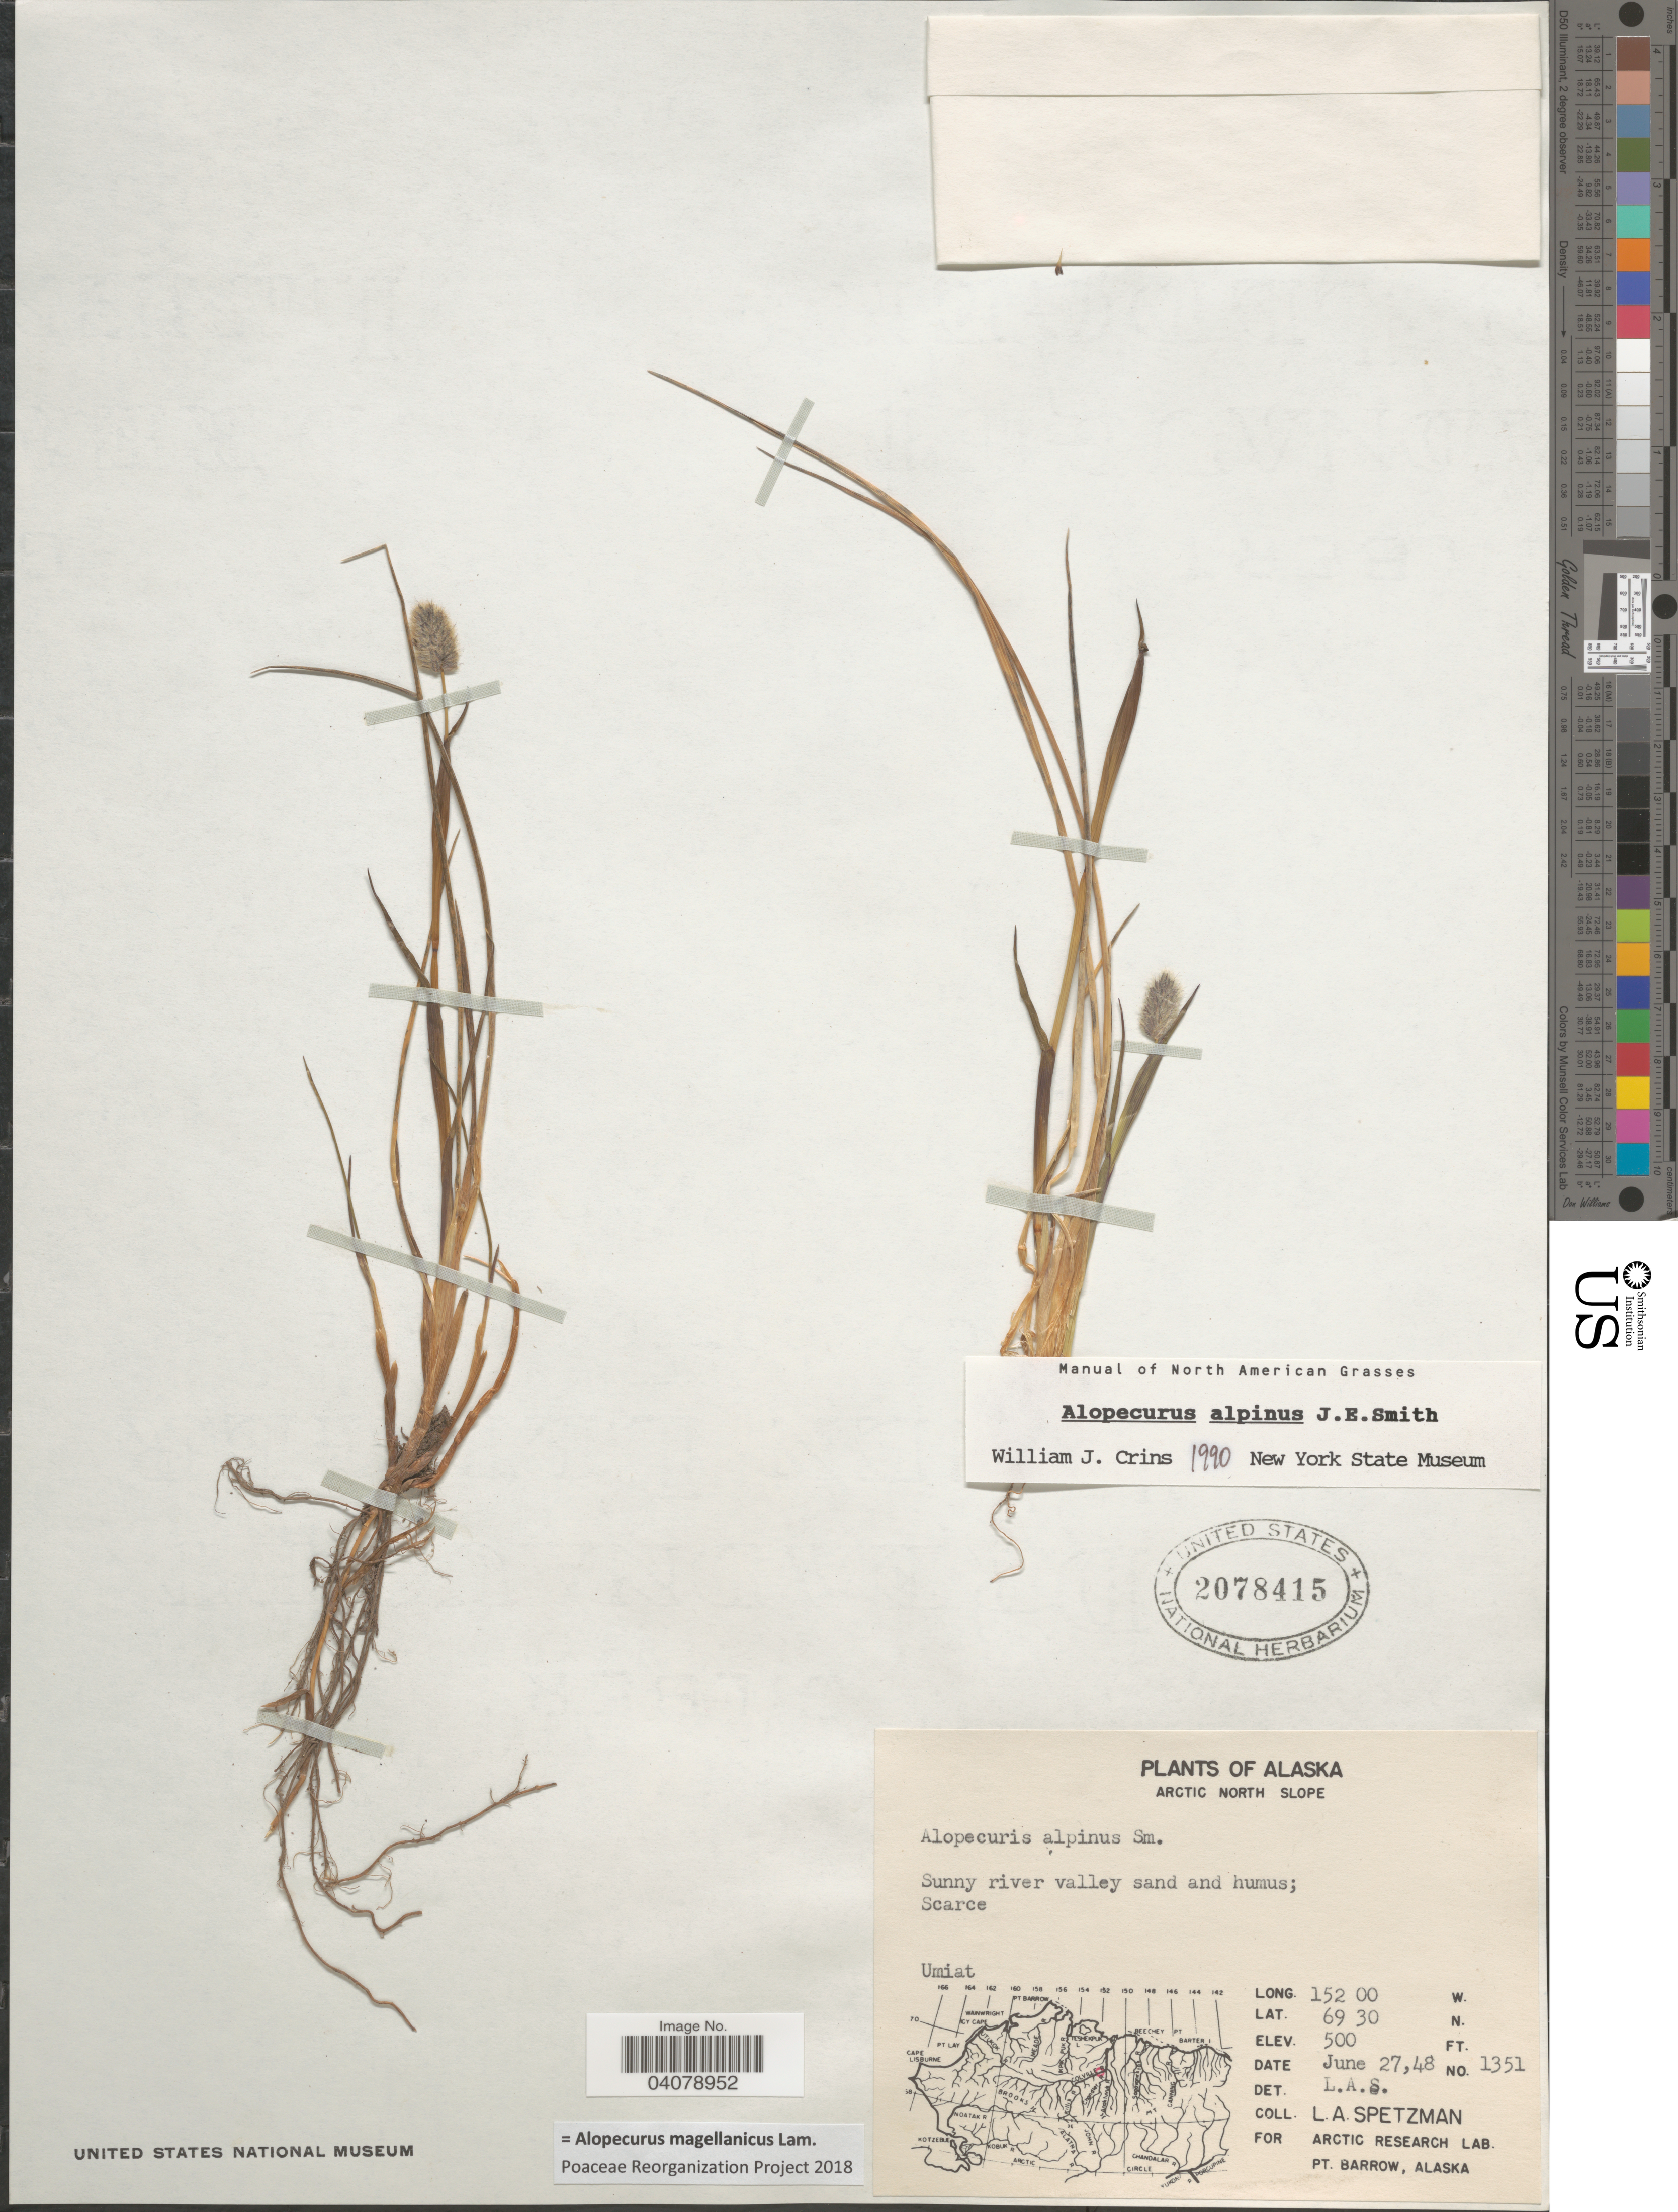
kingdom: Plantae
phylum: Tracheophyta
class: Liliopsida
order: Poales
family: Poaceae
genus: Alopecurus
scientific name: Alopecurus magellanicus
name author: Lam.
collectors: L. Spetzman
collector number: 1351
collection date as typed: Transcribed d/m/y: 27/6/48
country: United States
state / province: Alaska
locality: Arctic North Slope. Umiat.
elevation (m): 152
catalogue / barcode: US 2078415